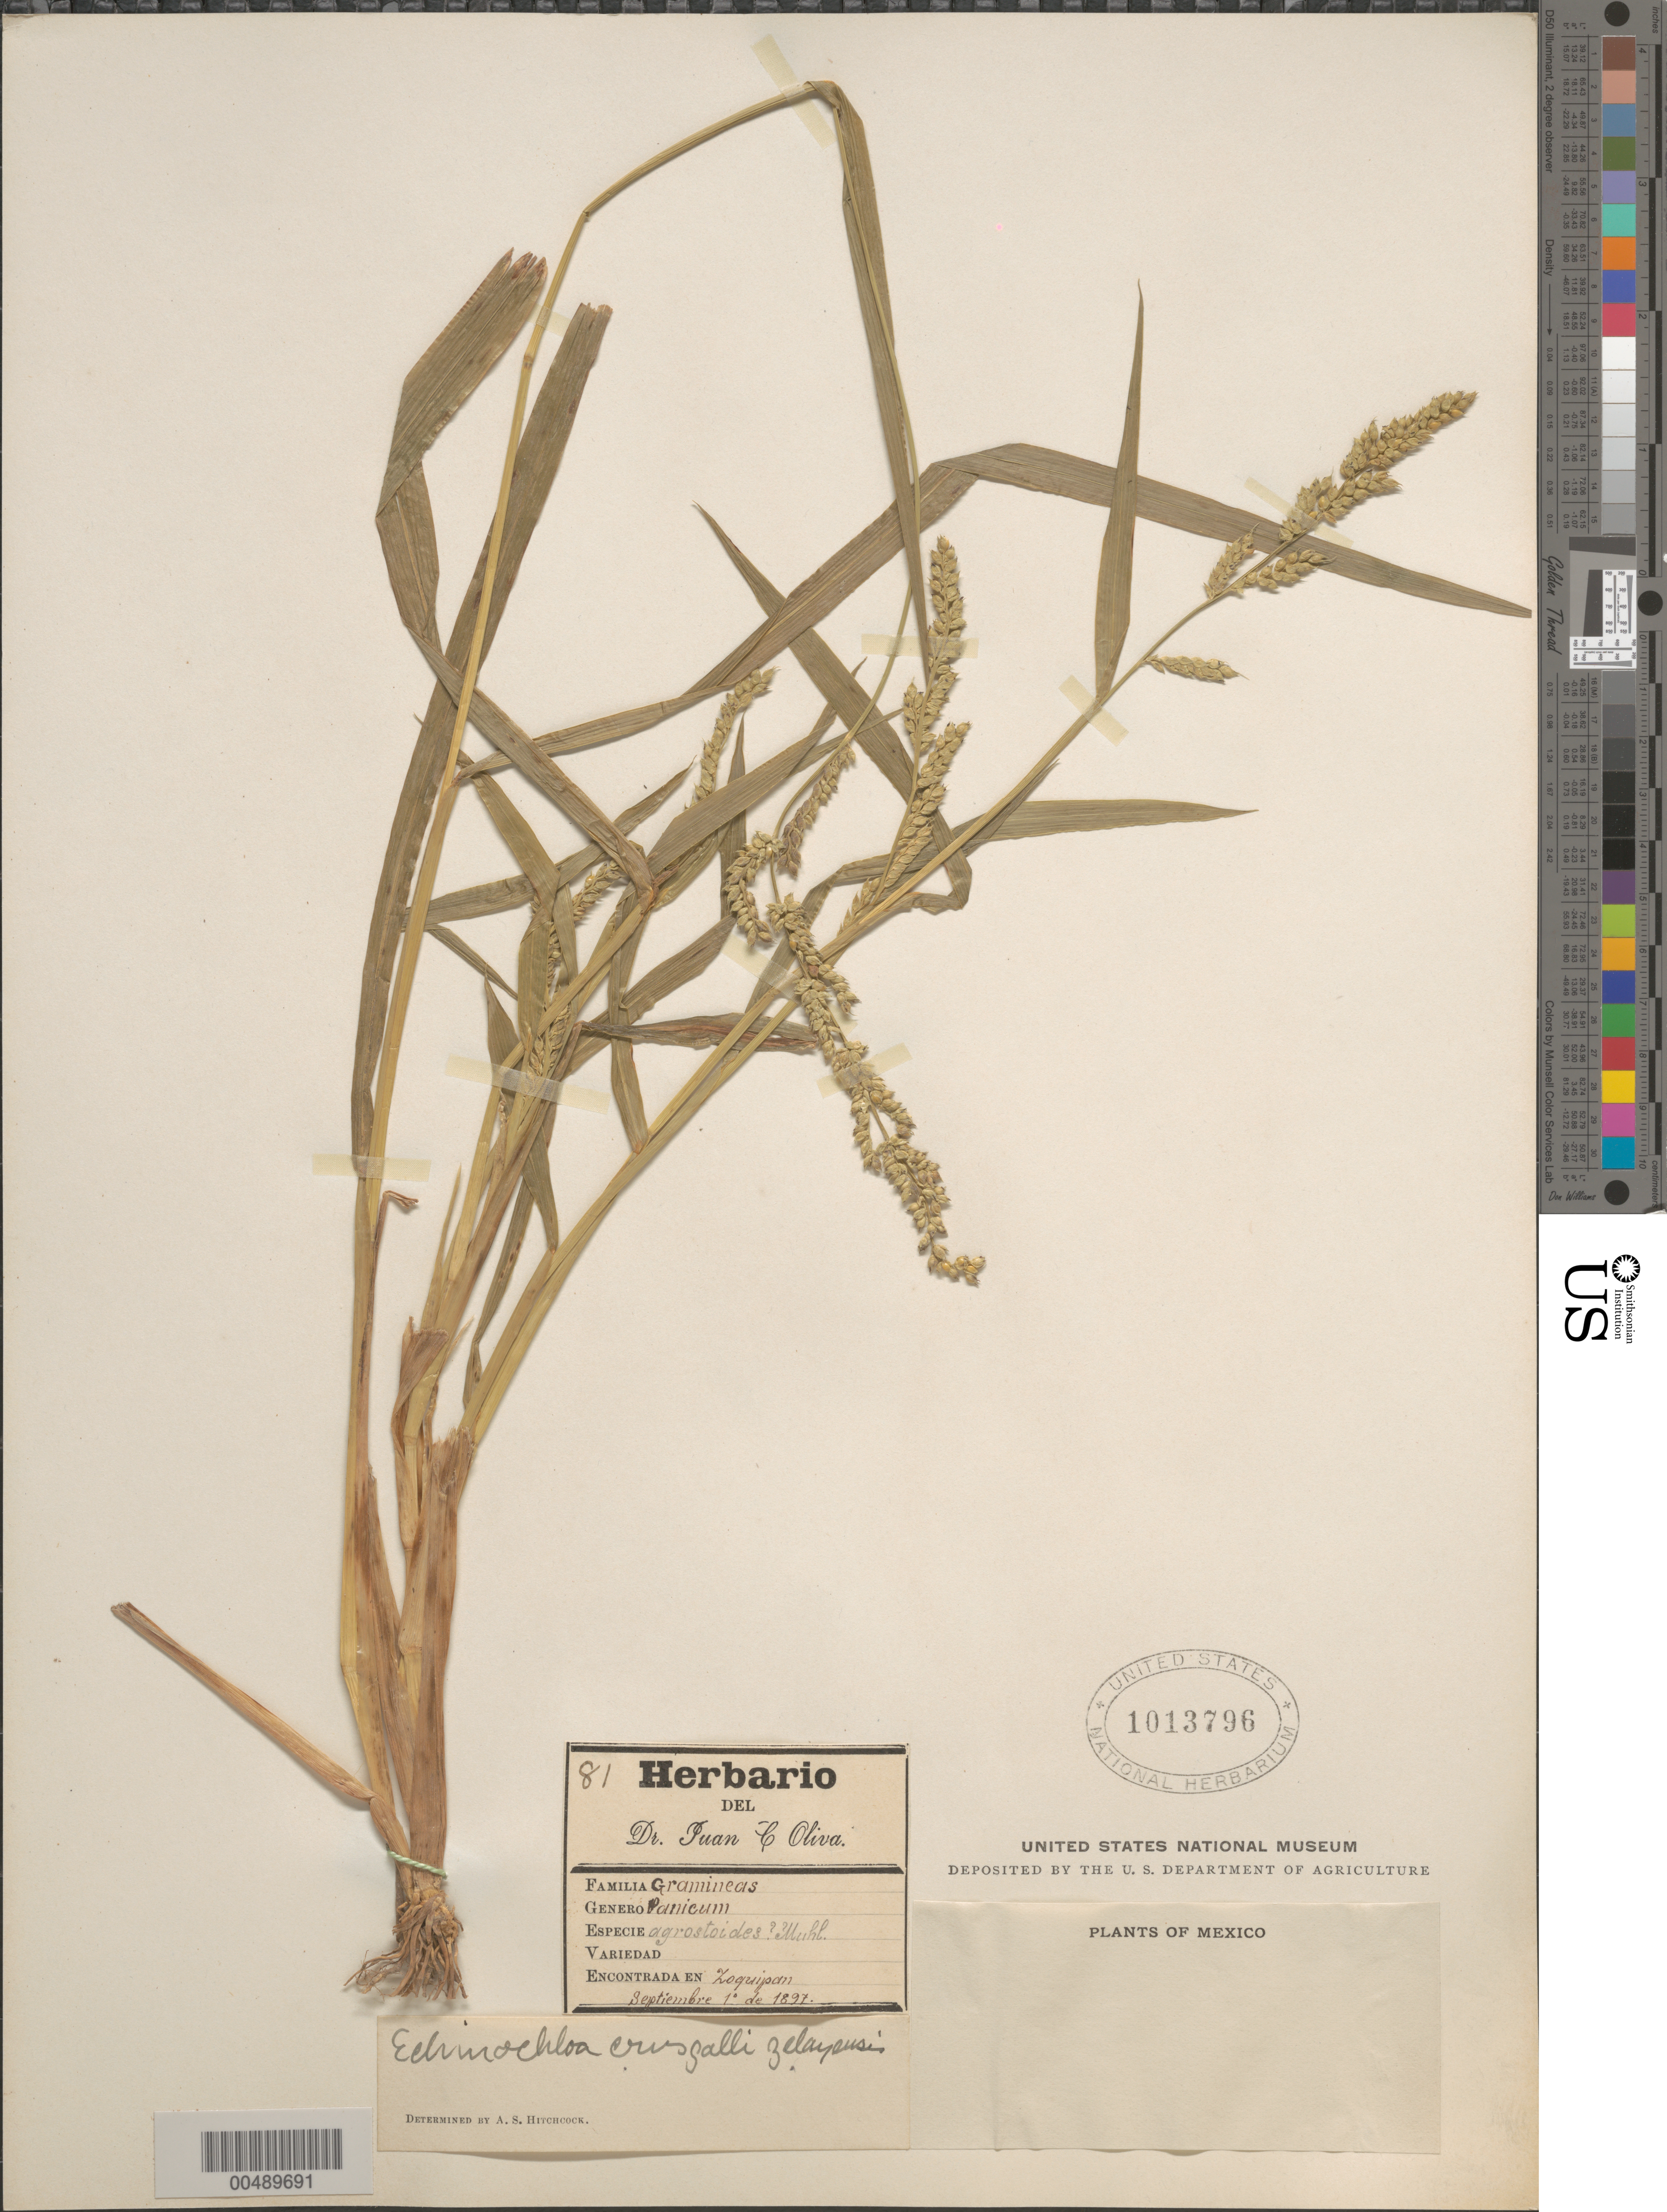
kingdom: Plantae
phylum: Tracheophyta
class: Liliopsida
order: Poales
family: Poaceae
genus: Echinochloa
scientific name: Echinochloa crus-galli var. zelayensis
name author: (Kunth) Hitchc.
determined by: Hitchcock, Albert S.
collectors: J. C. Oliva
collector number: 81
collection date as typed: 1 Sep 1897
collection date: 1897-09-01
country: Mexico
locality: Zoquipan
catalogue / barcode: US 1013796